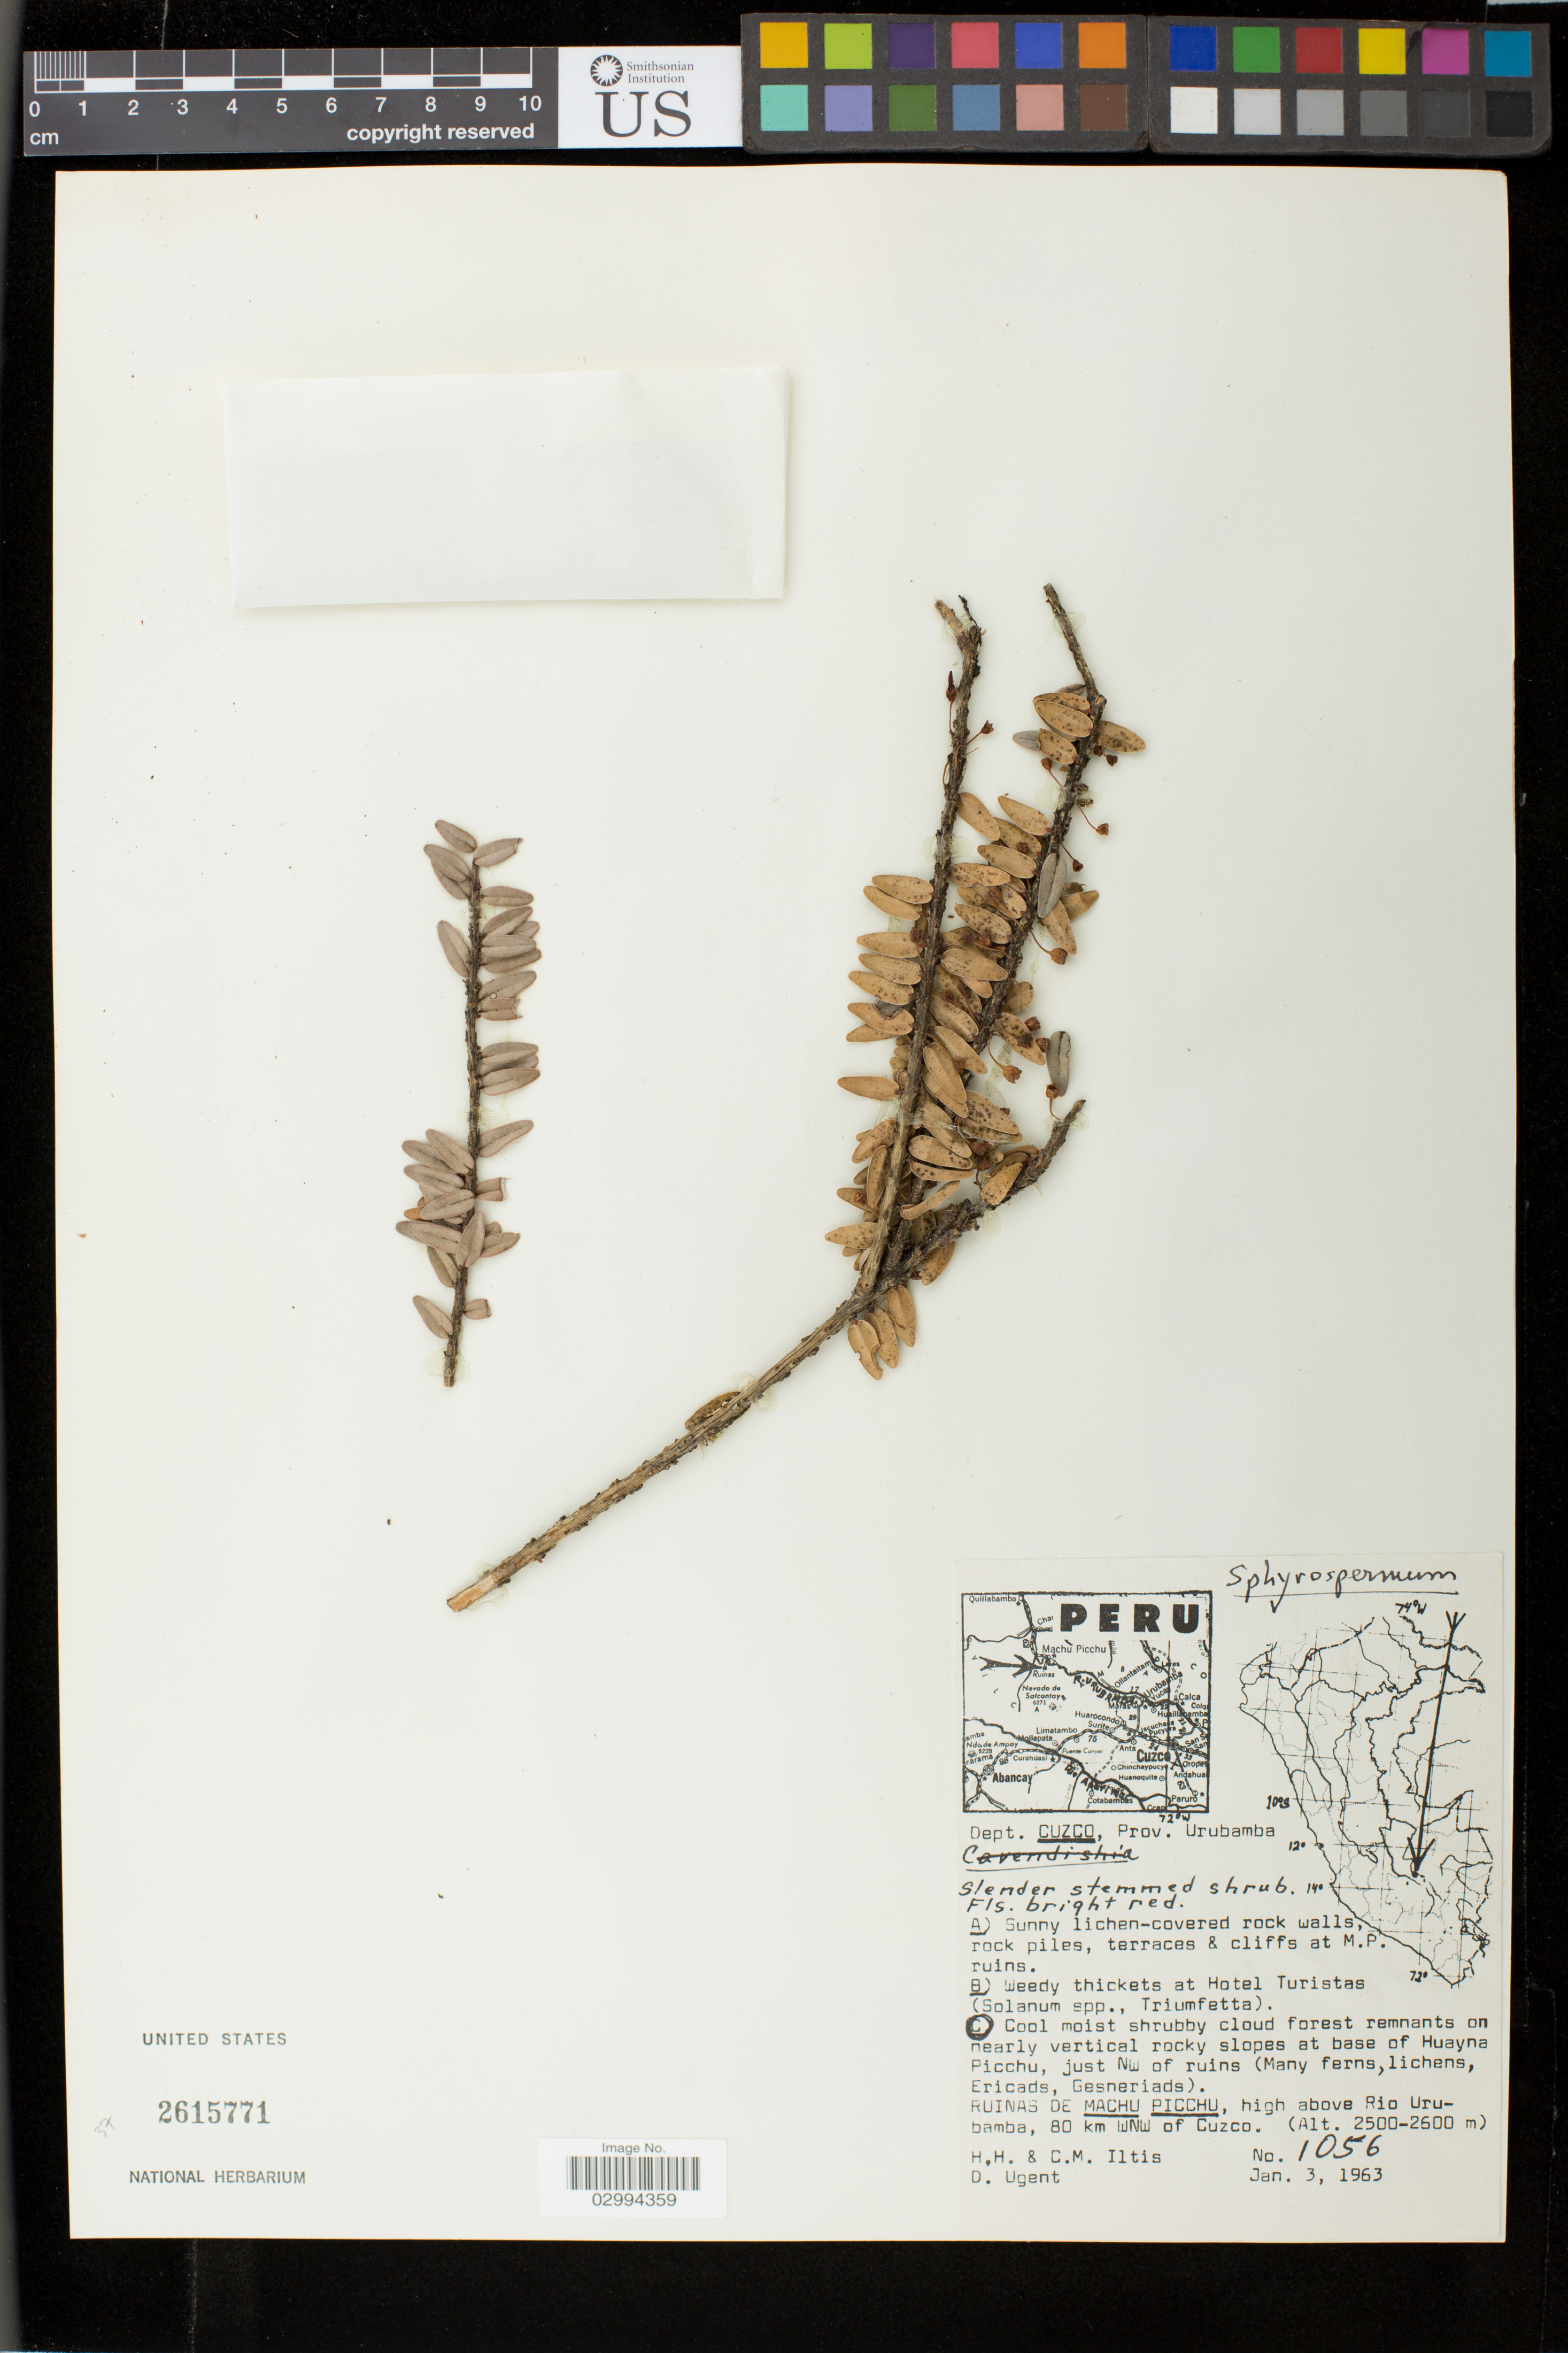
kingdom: Plantae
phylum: Tracheophyta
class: Magnoliopsida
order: Ericales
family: Ericaceae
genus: Sphyrospermum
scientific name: Sphyrospermum sp.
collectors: H. H. Iltis, C. M Iltis & D. Ugent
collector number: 1056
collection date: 1963-01-03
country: Peru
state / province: Cusco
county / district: Urubamba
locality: At base of Huayna Picchu, just NW of ruins. Ruinas de Machu Picchu, high above Rio Urubamba, 80 km WNW of Cuzco.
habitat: Cool moist shrubby cloud forest remnants on nearly vertical rocky slopes. (Many ferns, lichens, Ericads, Gesneriads).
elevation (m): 2500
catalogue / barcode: US 2615771